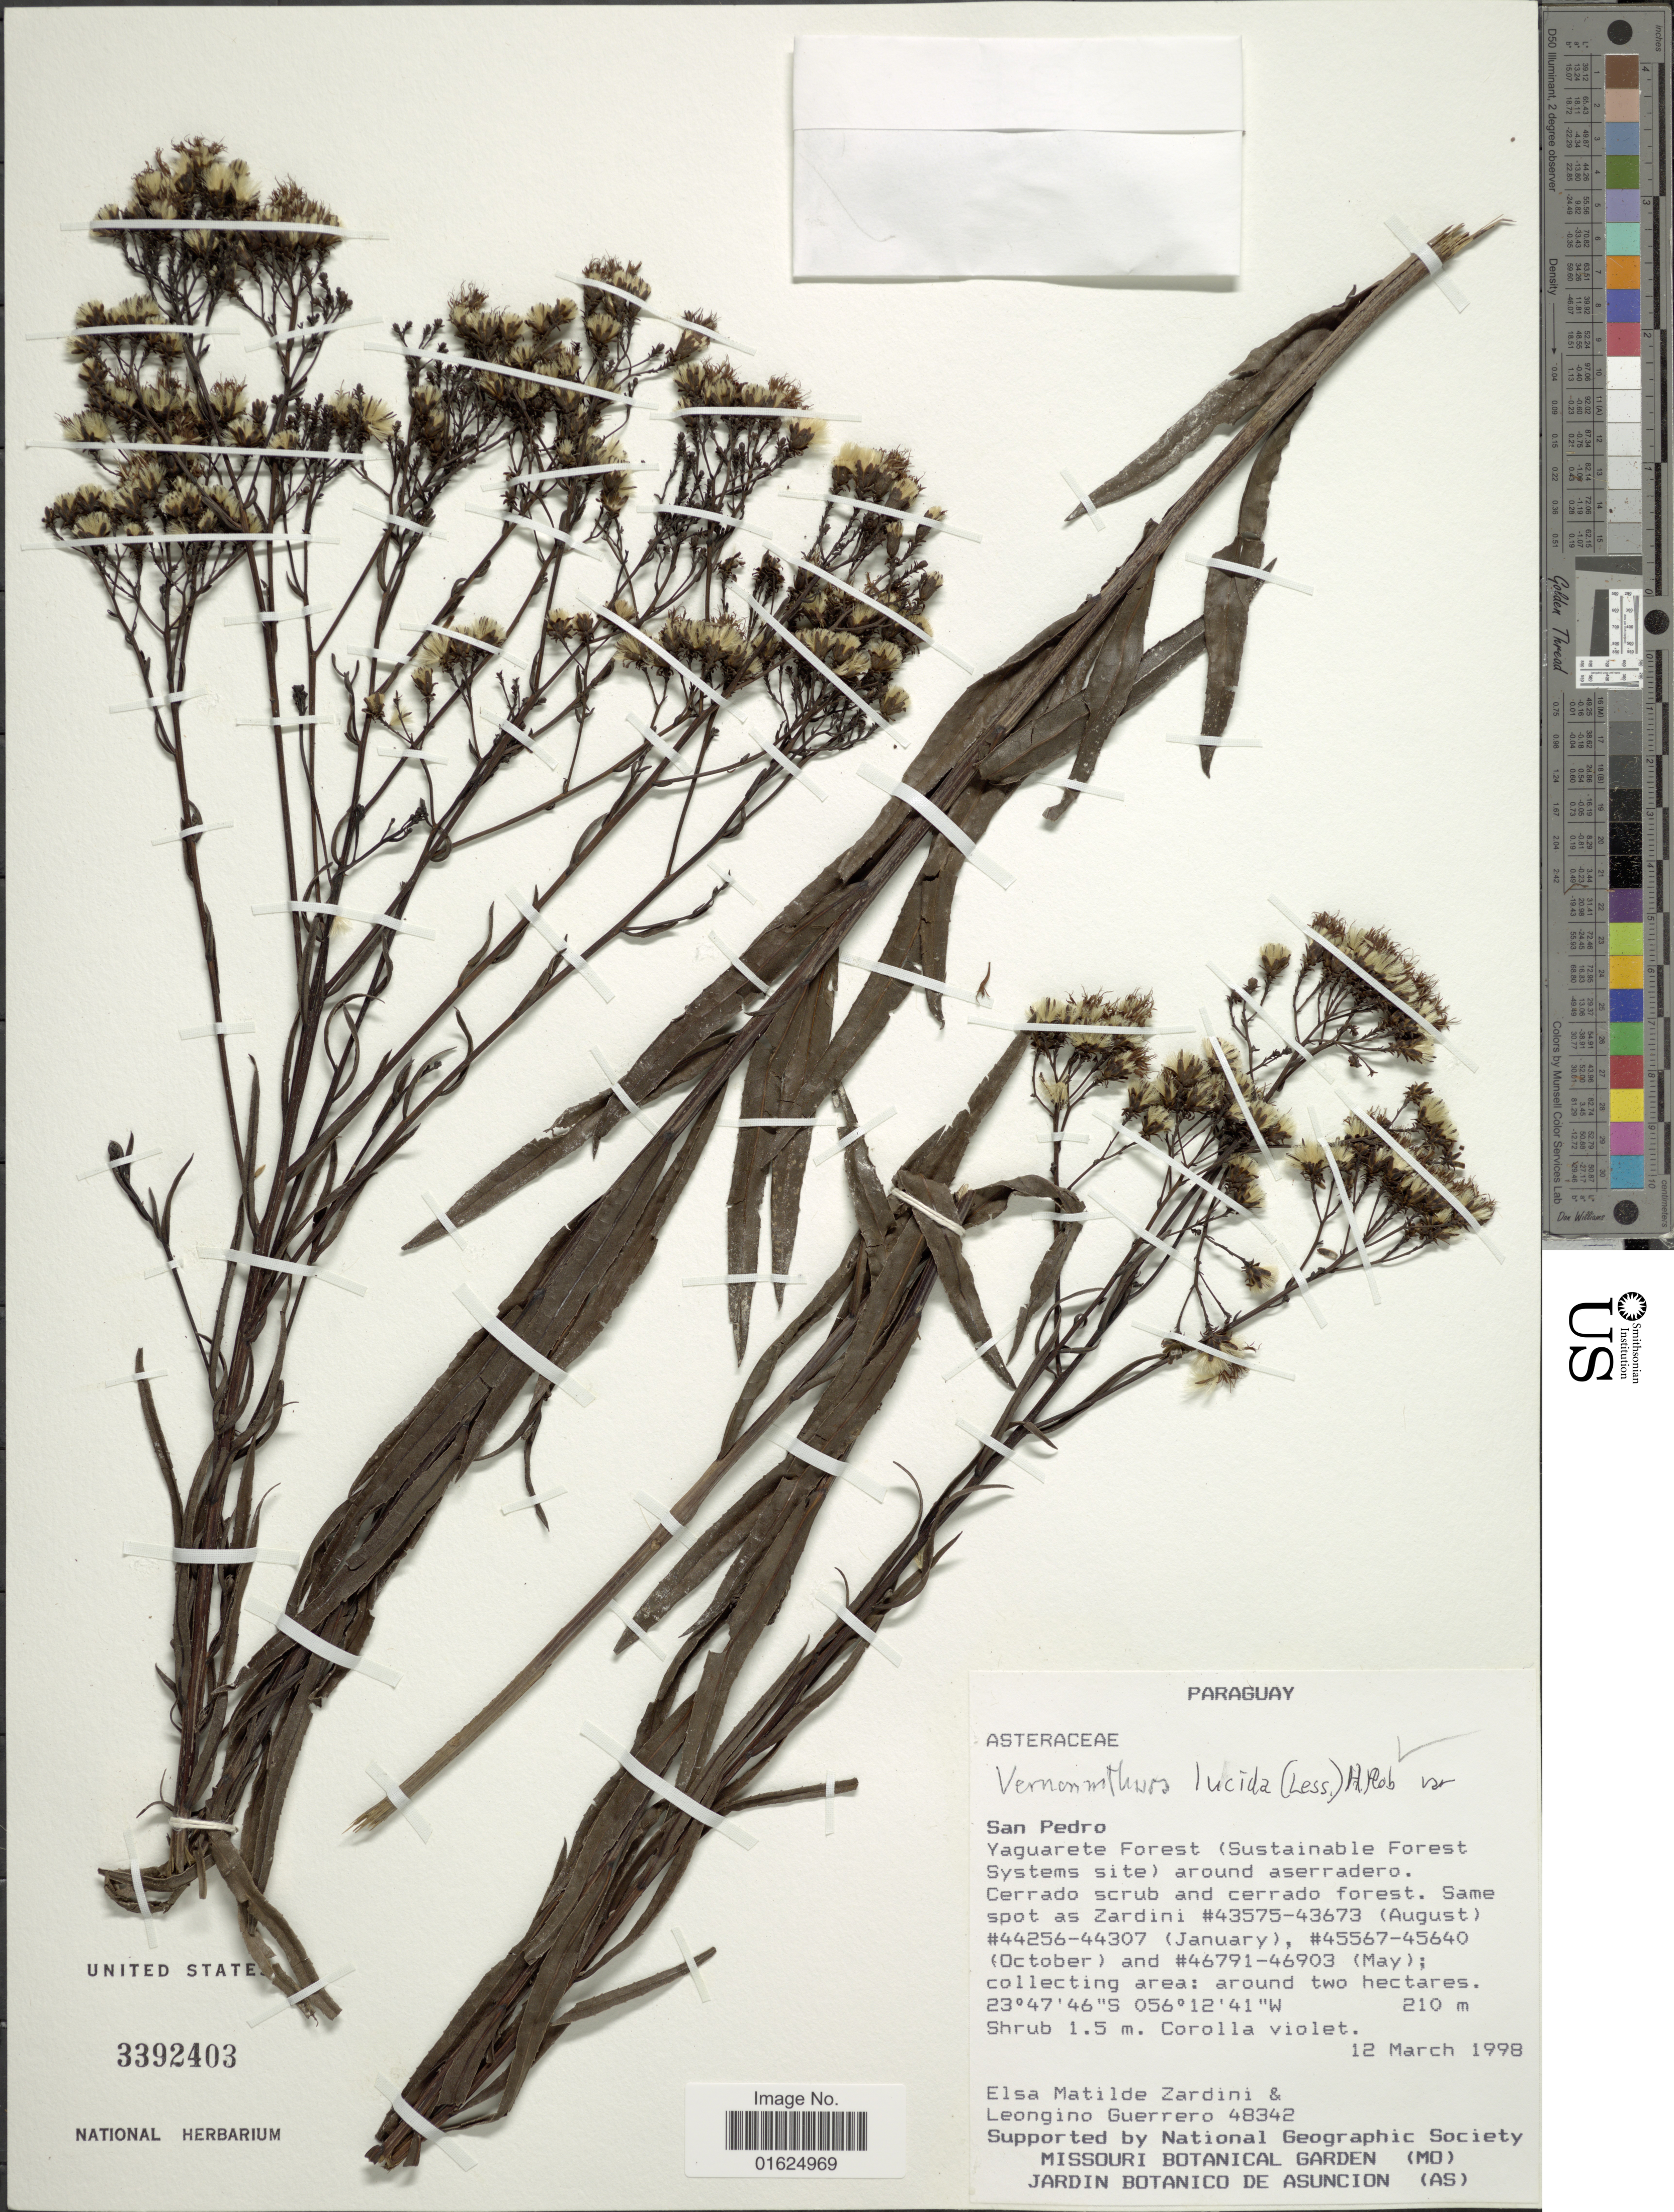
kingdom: Plantae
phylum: Tracheophyta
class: Magnoliopsida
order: Asterales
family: Asteraceae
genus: Vernonanthura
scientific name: Vernonanthura lucida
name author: (Less.) H. Rob.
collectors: E. M. Zardini & L. Guerrero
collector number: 48342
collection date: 1998-03-12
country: Paraguay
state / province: San Pedro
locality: Yaguarete Forest (Sustainable Forest Systens site) around aserradero.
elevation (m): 210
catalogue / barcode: US 3392403